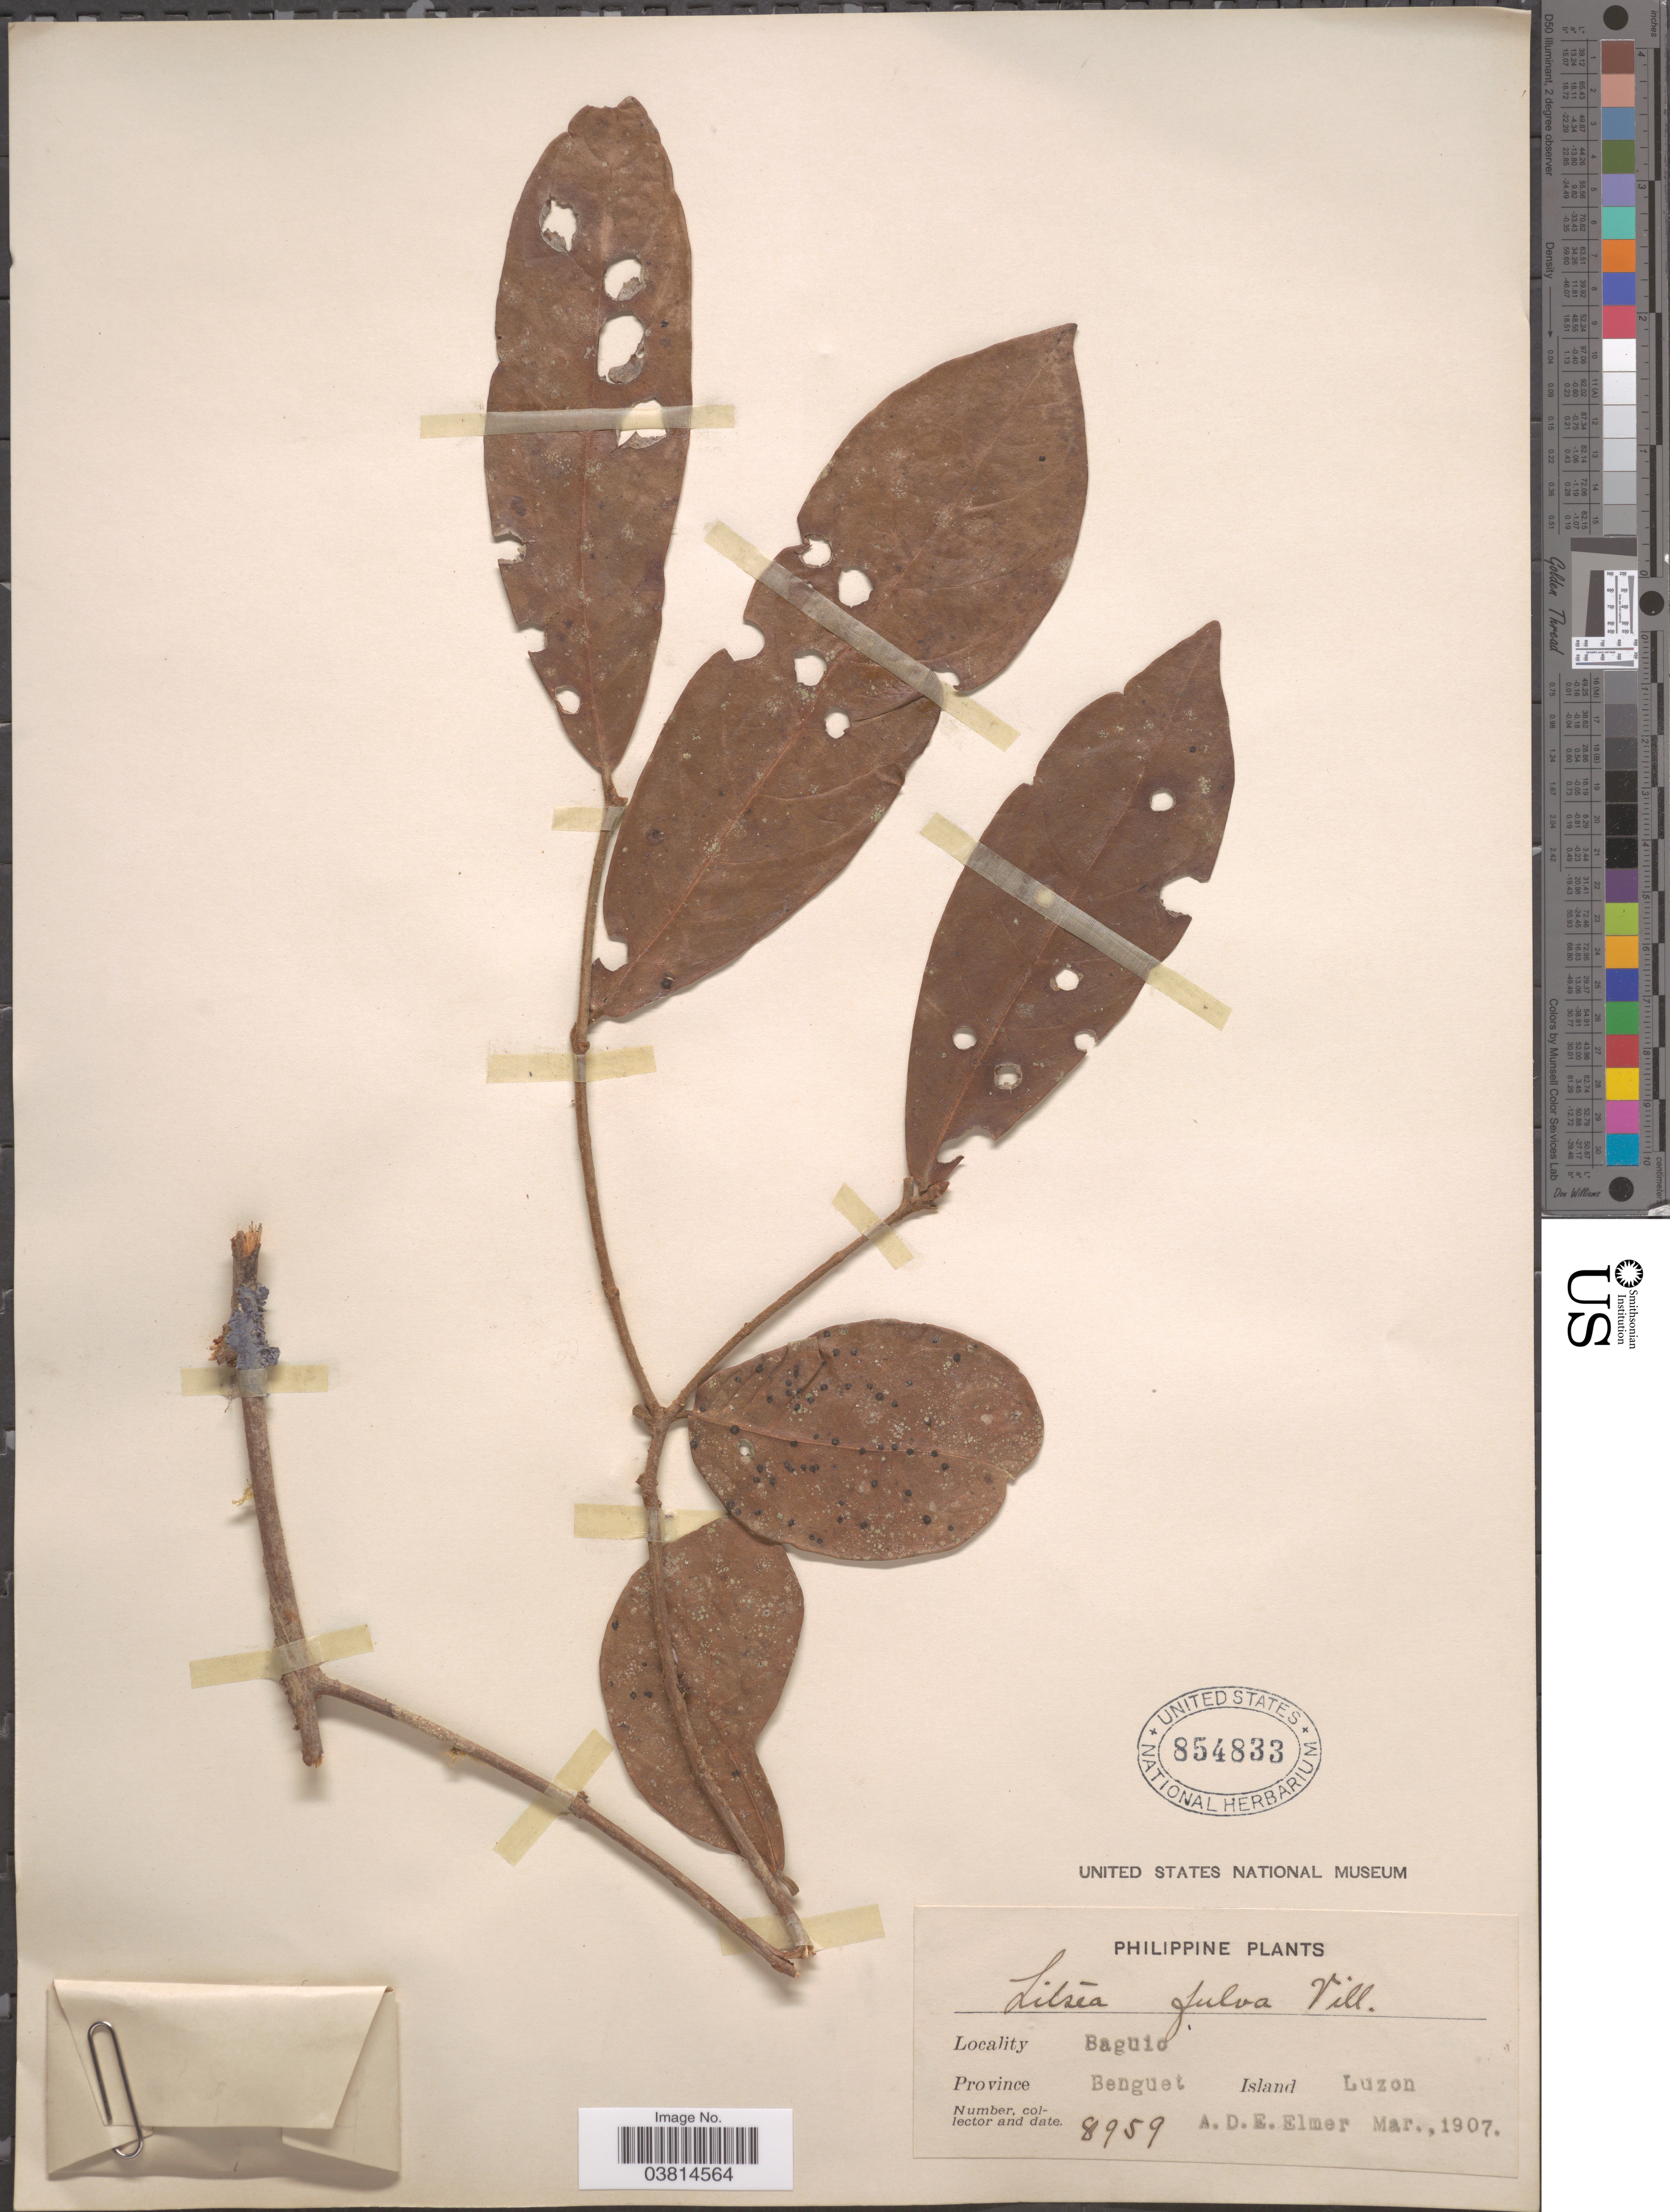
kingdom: Plantae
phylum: Tracheophyta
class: Magnoliopsida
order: Laurales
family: Lauraceae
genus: Litsea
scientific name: Litsea fulva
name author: (Blume) Fern.-Vill.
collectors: A. D. E. Elmer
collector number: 8959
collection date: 1907-03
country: Philippines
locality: Baguio. Province Benguet. Island Luzon.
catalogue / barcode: US 854833